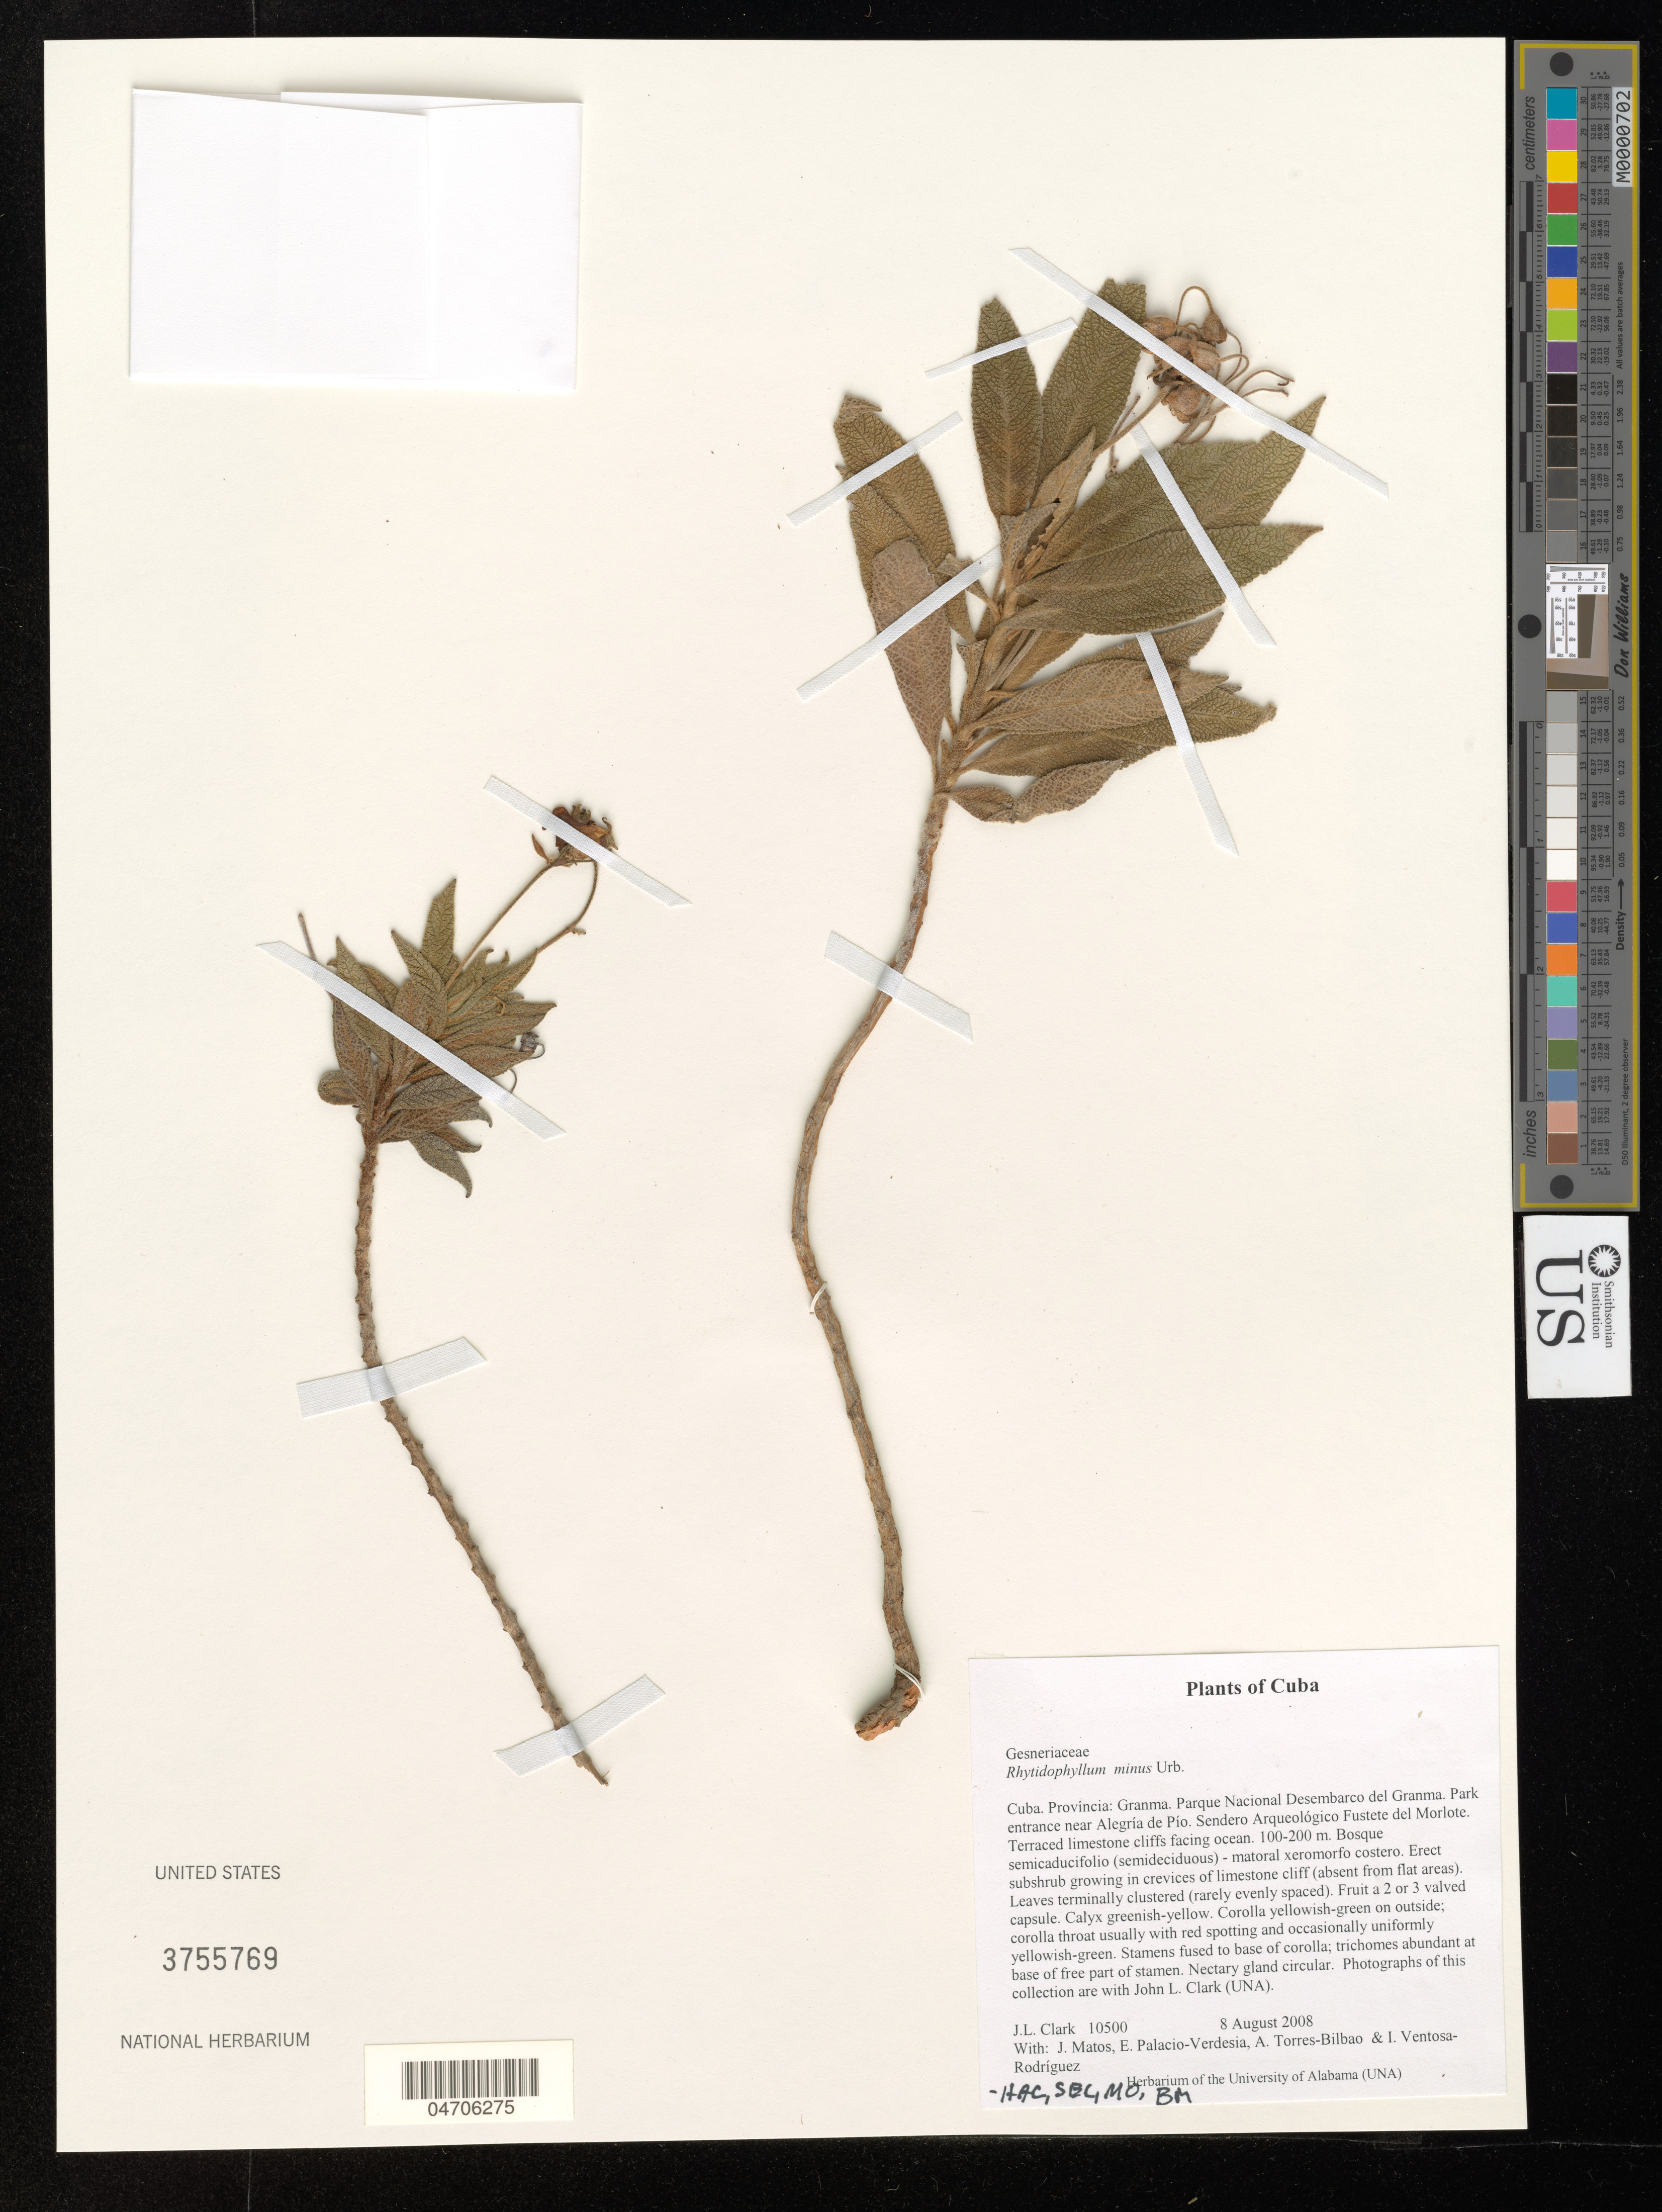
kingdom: Plantae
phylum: Tracheophyta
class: Magnoliopsida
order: Lamiales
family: Gesneriaceae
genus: Rhytidophyllum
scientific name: Rhytidophyllum minus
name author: Urb.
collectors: J. L. Clark, J. Matos, E. Palacio-Verdesia, A. Torres-Bilbao & I. Ventosa-Rodríquez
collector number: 10500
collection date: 2008-08-08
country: Cuba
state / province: Granma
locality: Parque Nacional Desembarco del Granma. Park entrance near Alegría de Pío. Sendero Arqueológico Fustete del Morlote.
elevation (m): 100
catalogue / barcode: US 3755769